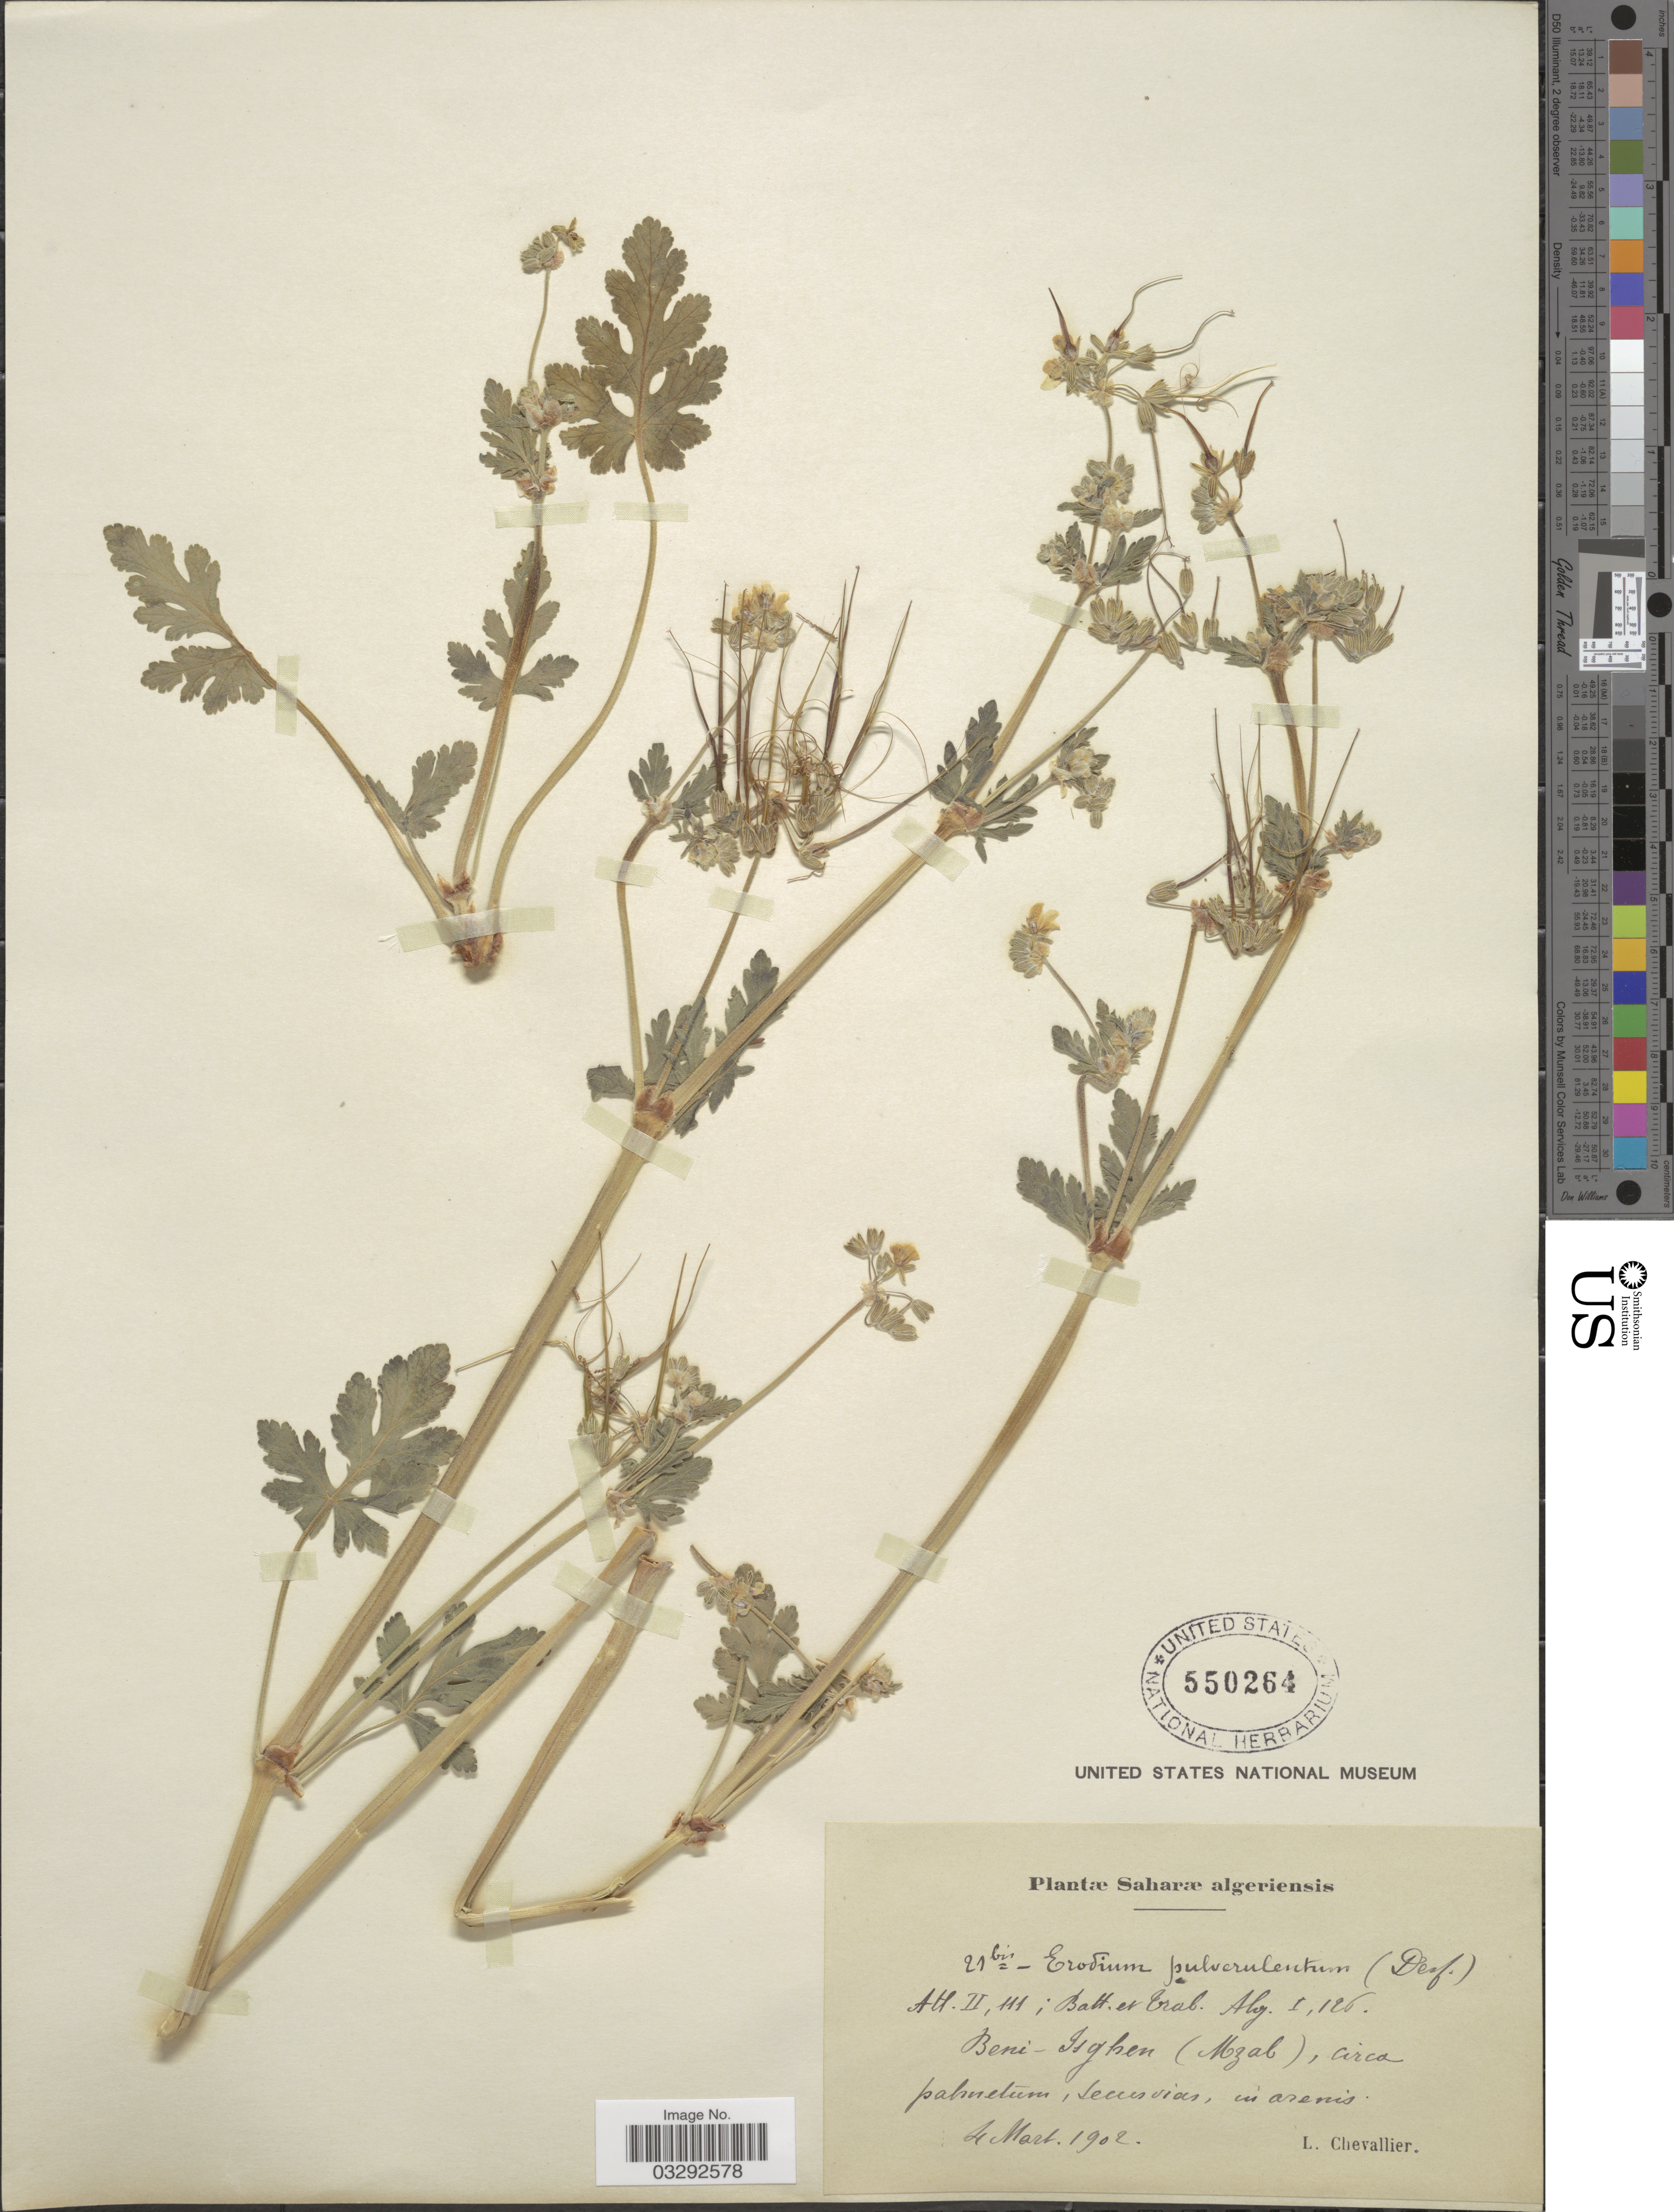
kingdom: Plantae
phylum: Tracheophyta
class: Magnoliopsida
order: Geraniales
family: Geraniaceae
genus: Erodium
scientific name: Erodium pulverulentum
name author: Willd.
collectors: L. Chevallier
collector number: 21bis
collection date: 1902-03-04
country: Algeria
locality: Saharæ algeriensis. Beni-Isghen (Mzab), circa palmetum, secas vias, in arenis.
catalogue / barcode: US 550264